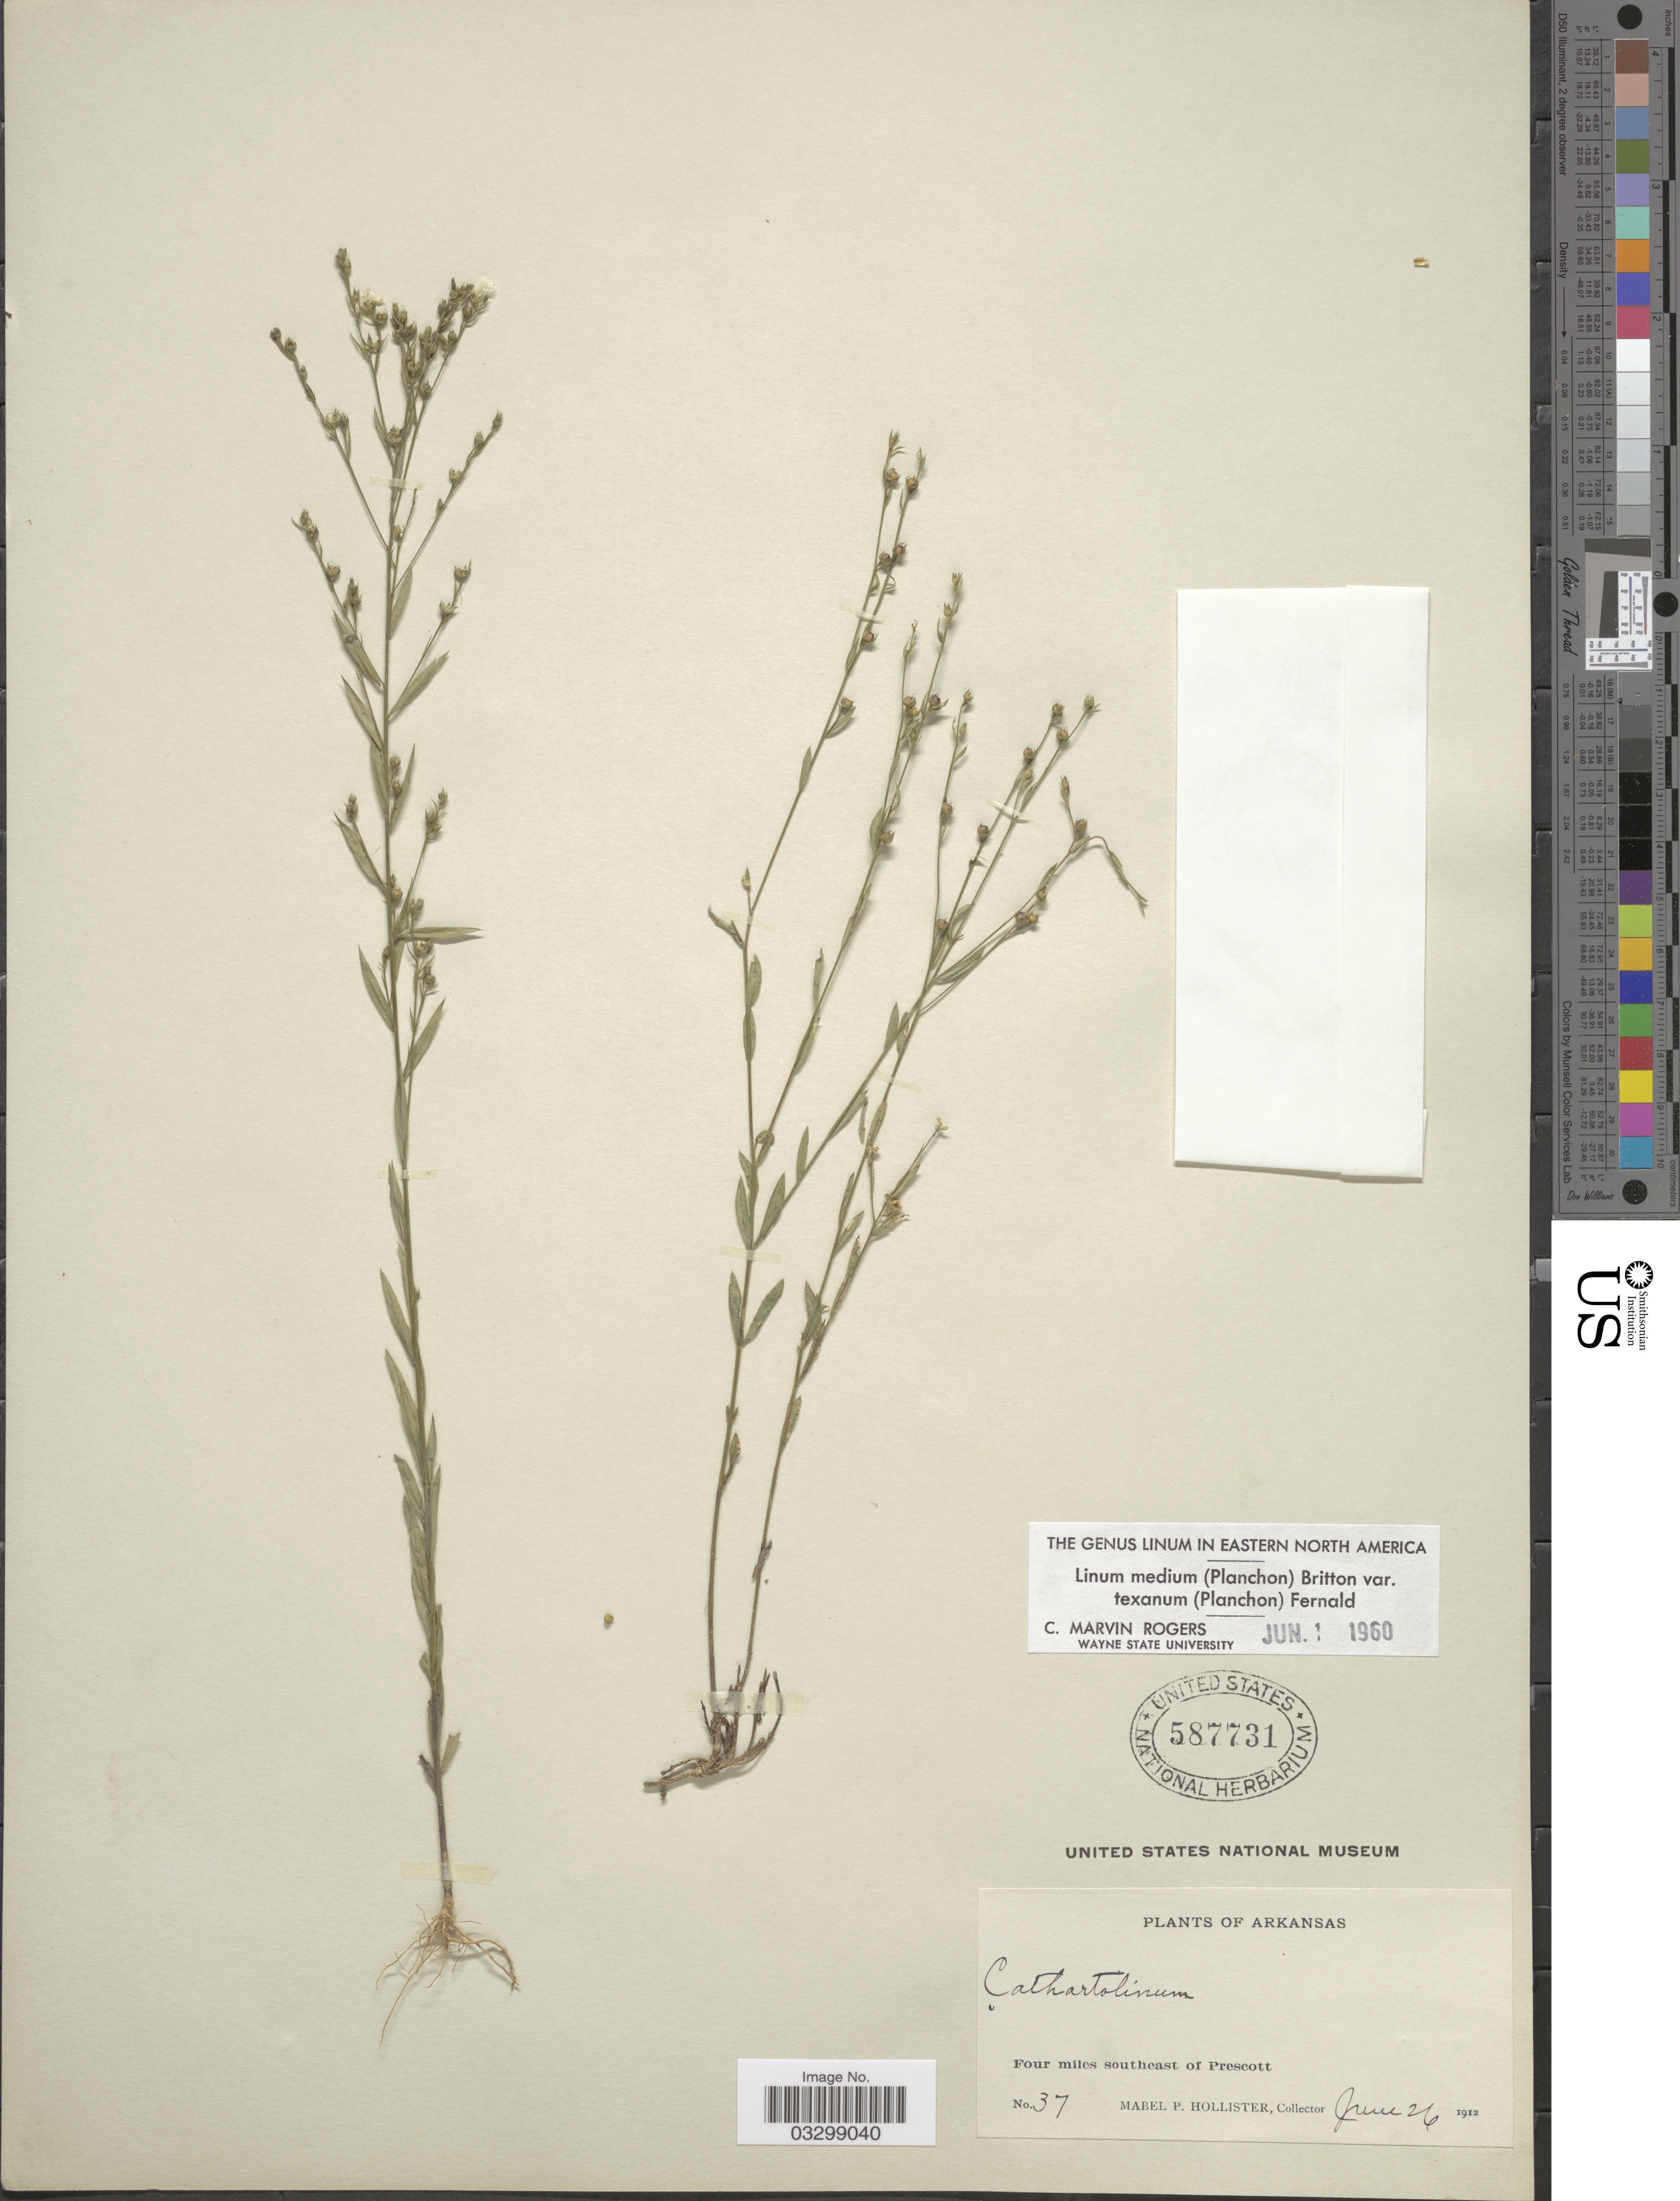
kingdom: Plantae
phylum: Tracheophyta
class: Magnoliopsida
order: Malpighiales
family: Linaceae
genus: Linum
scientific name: Linum medium var. texanum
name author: (Planch.) Fernald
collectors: M. Hollister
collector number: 37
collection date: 1912-06-26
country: United States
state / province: Arkansas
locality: Four miles southeast of Prescott.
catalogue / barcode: US 587731